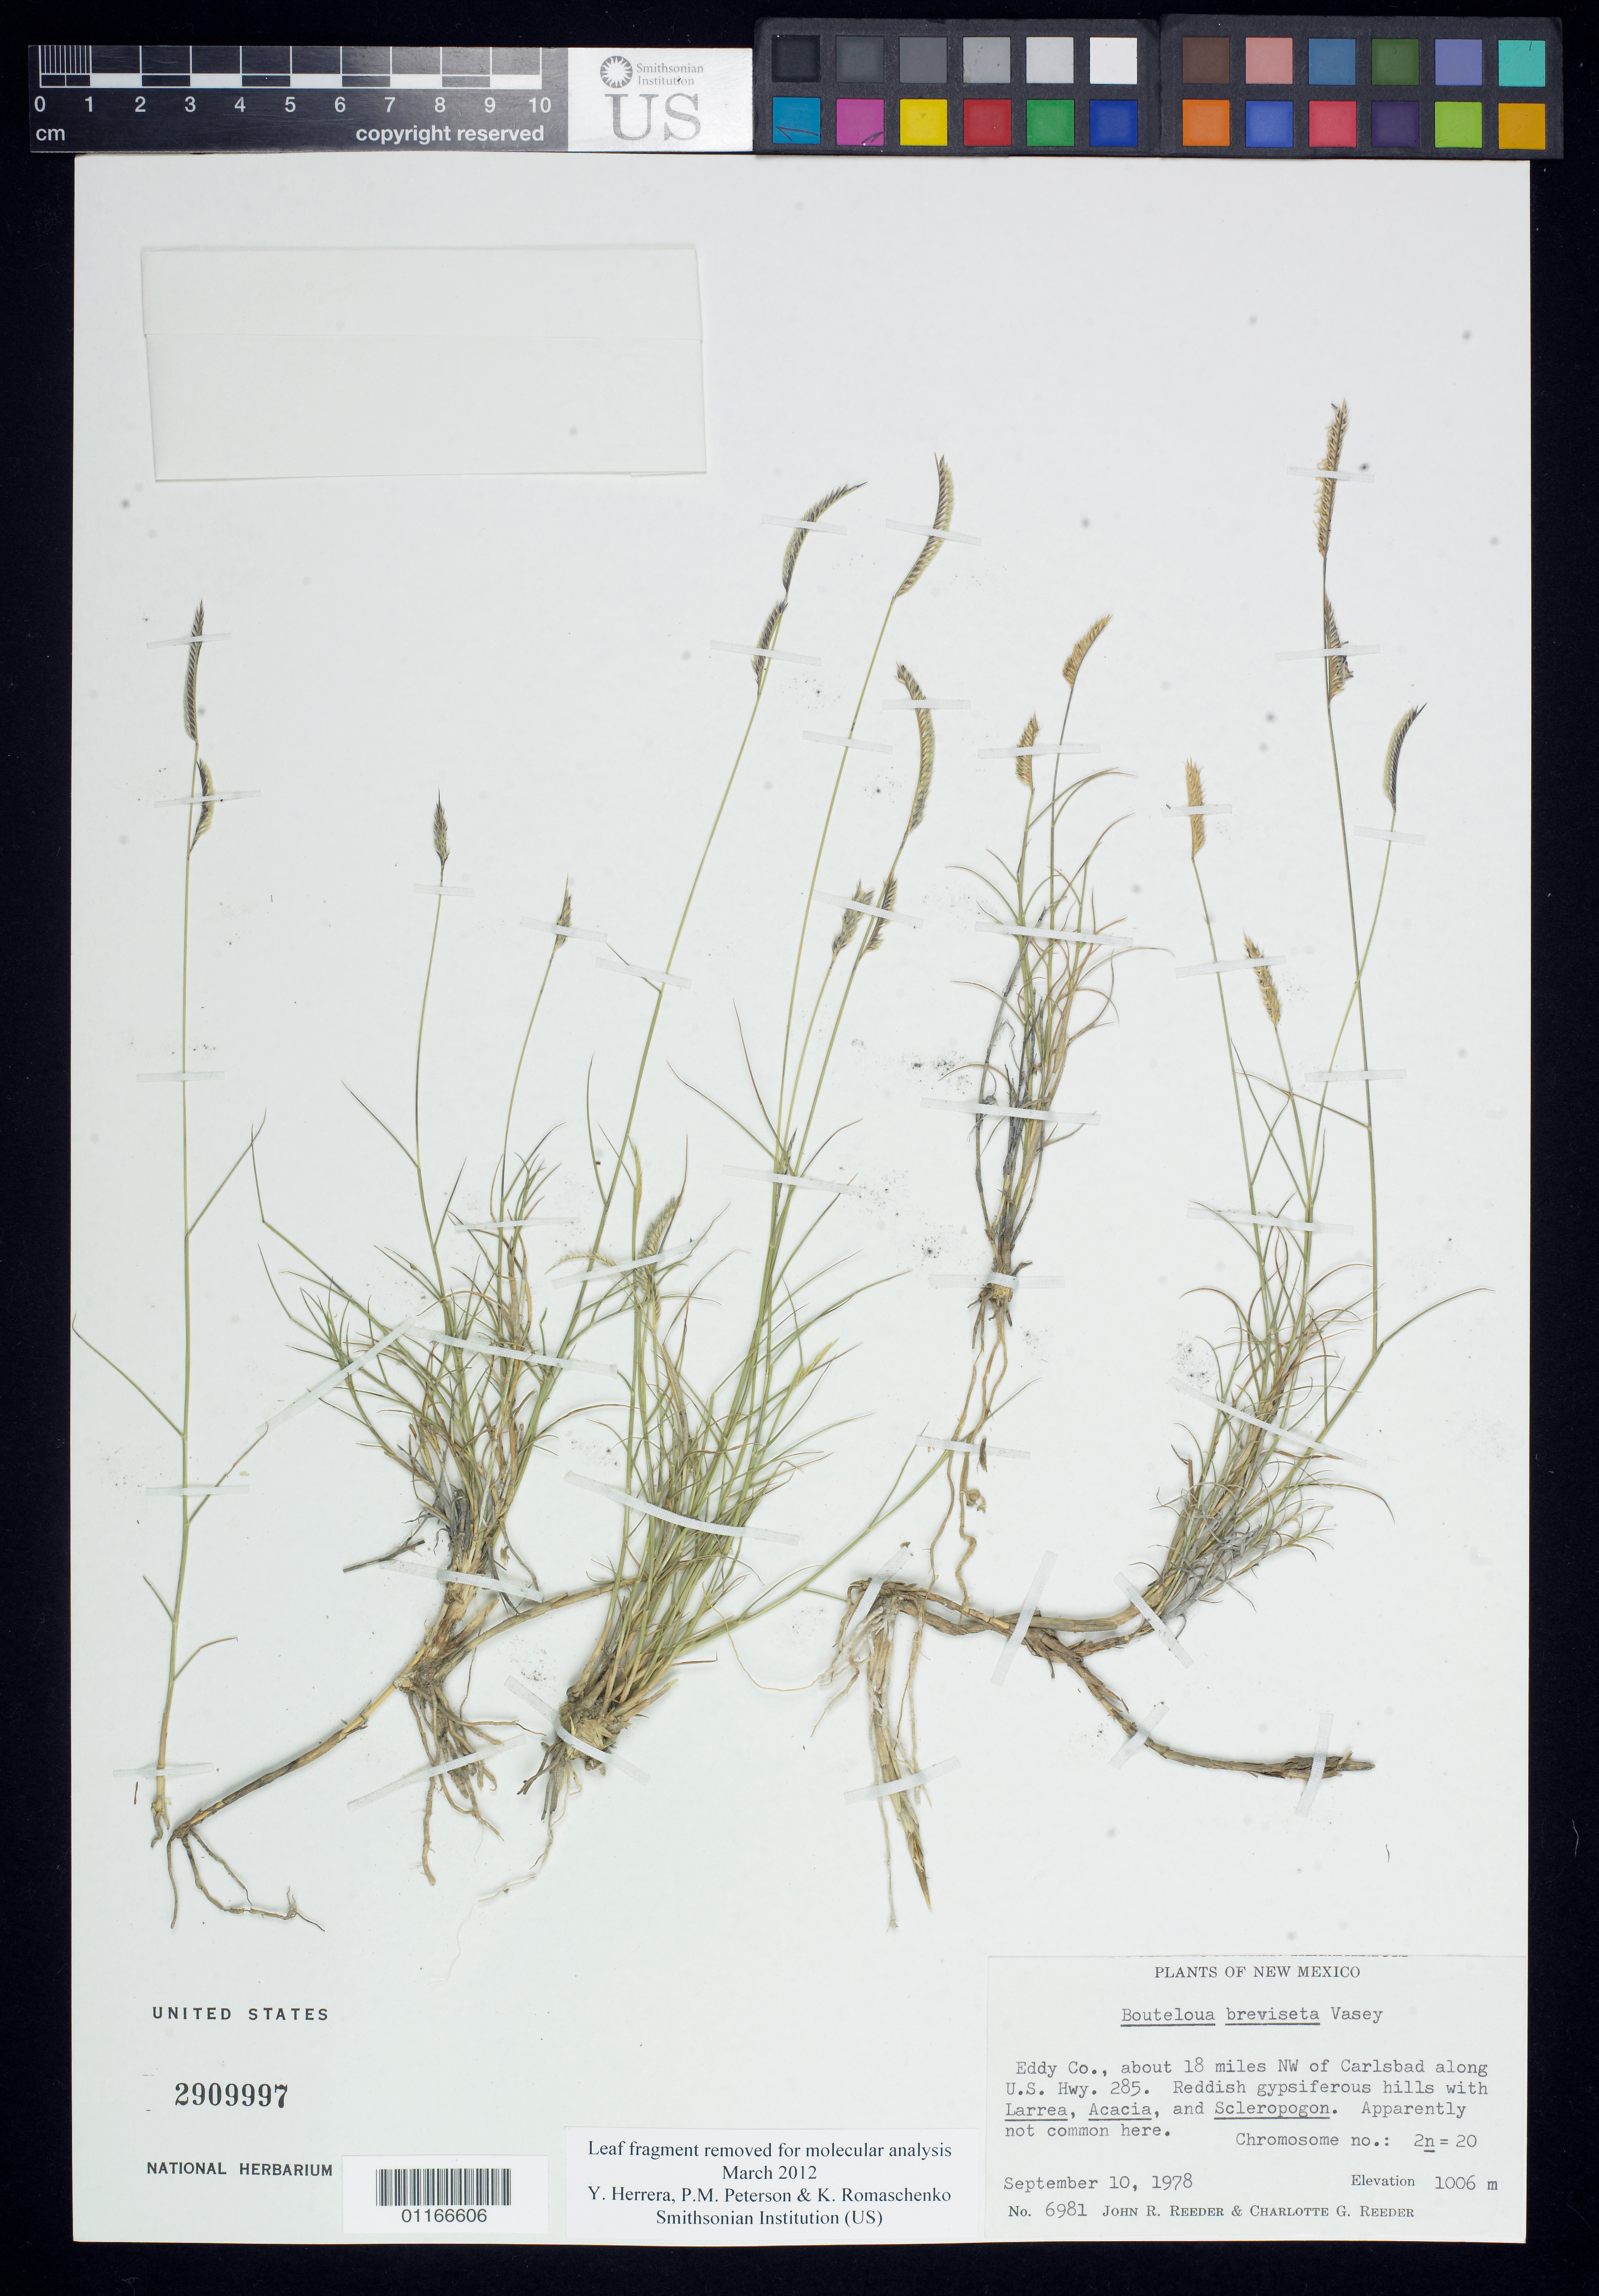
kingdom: Plantae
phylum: Tracheophyta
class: Liliopsida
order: Poales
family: Poaceae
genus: Bouteloua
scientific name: Bouteloua breviseta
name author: Vasey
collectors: J.R. Reeder & C.O. Reeder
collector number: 6981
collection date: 1978-09-10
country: United States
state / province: New Mexico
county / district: Eddy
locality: About 18 miles NW of Carlsbad along US Highway 285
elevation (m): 1006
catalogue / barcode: US 2909997